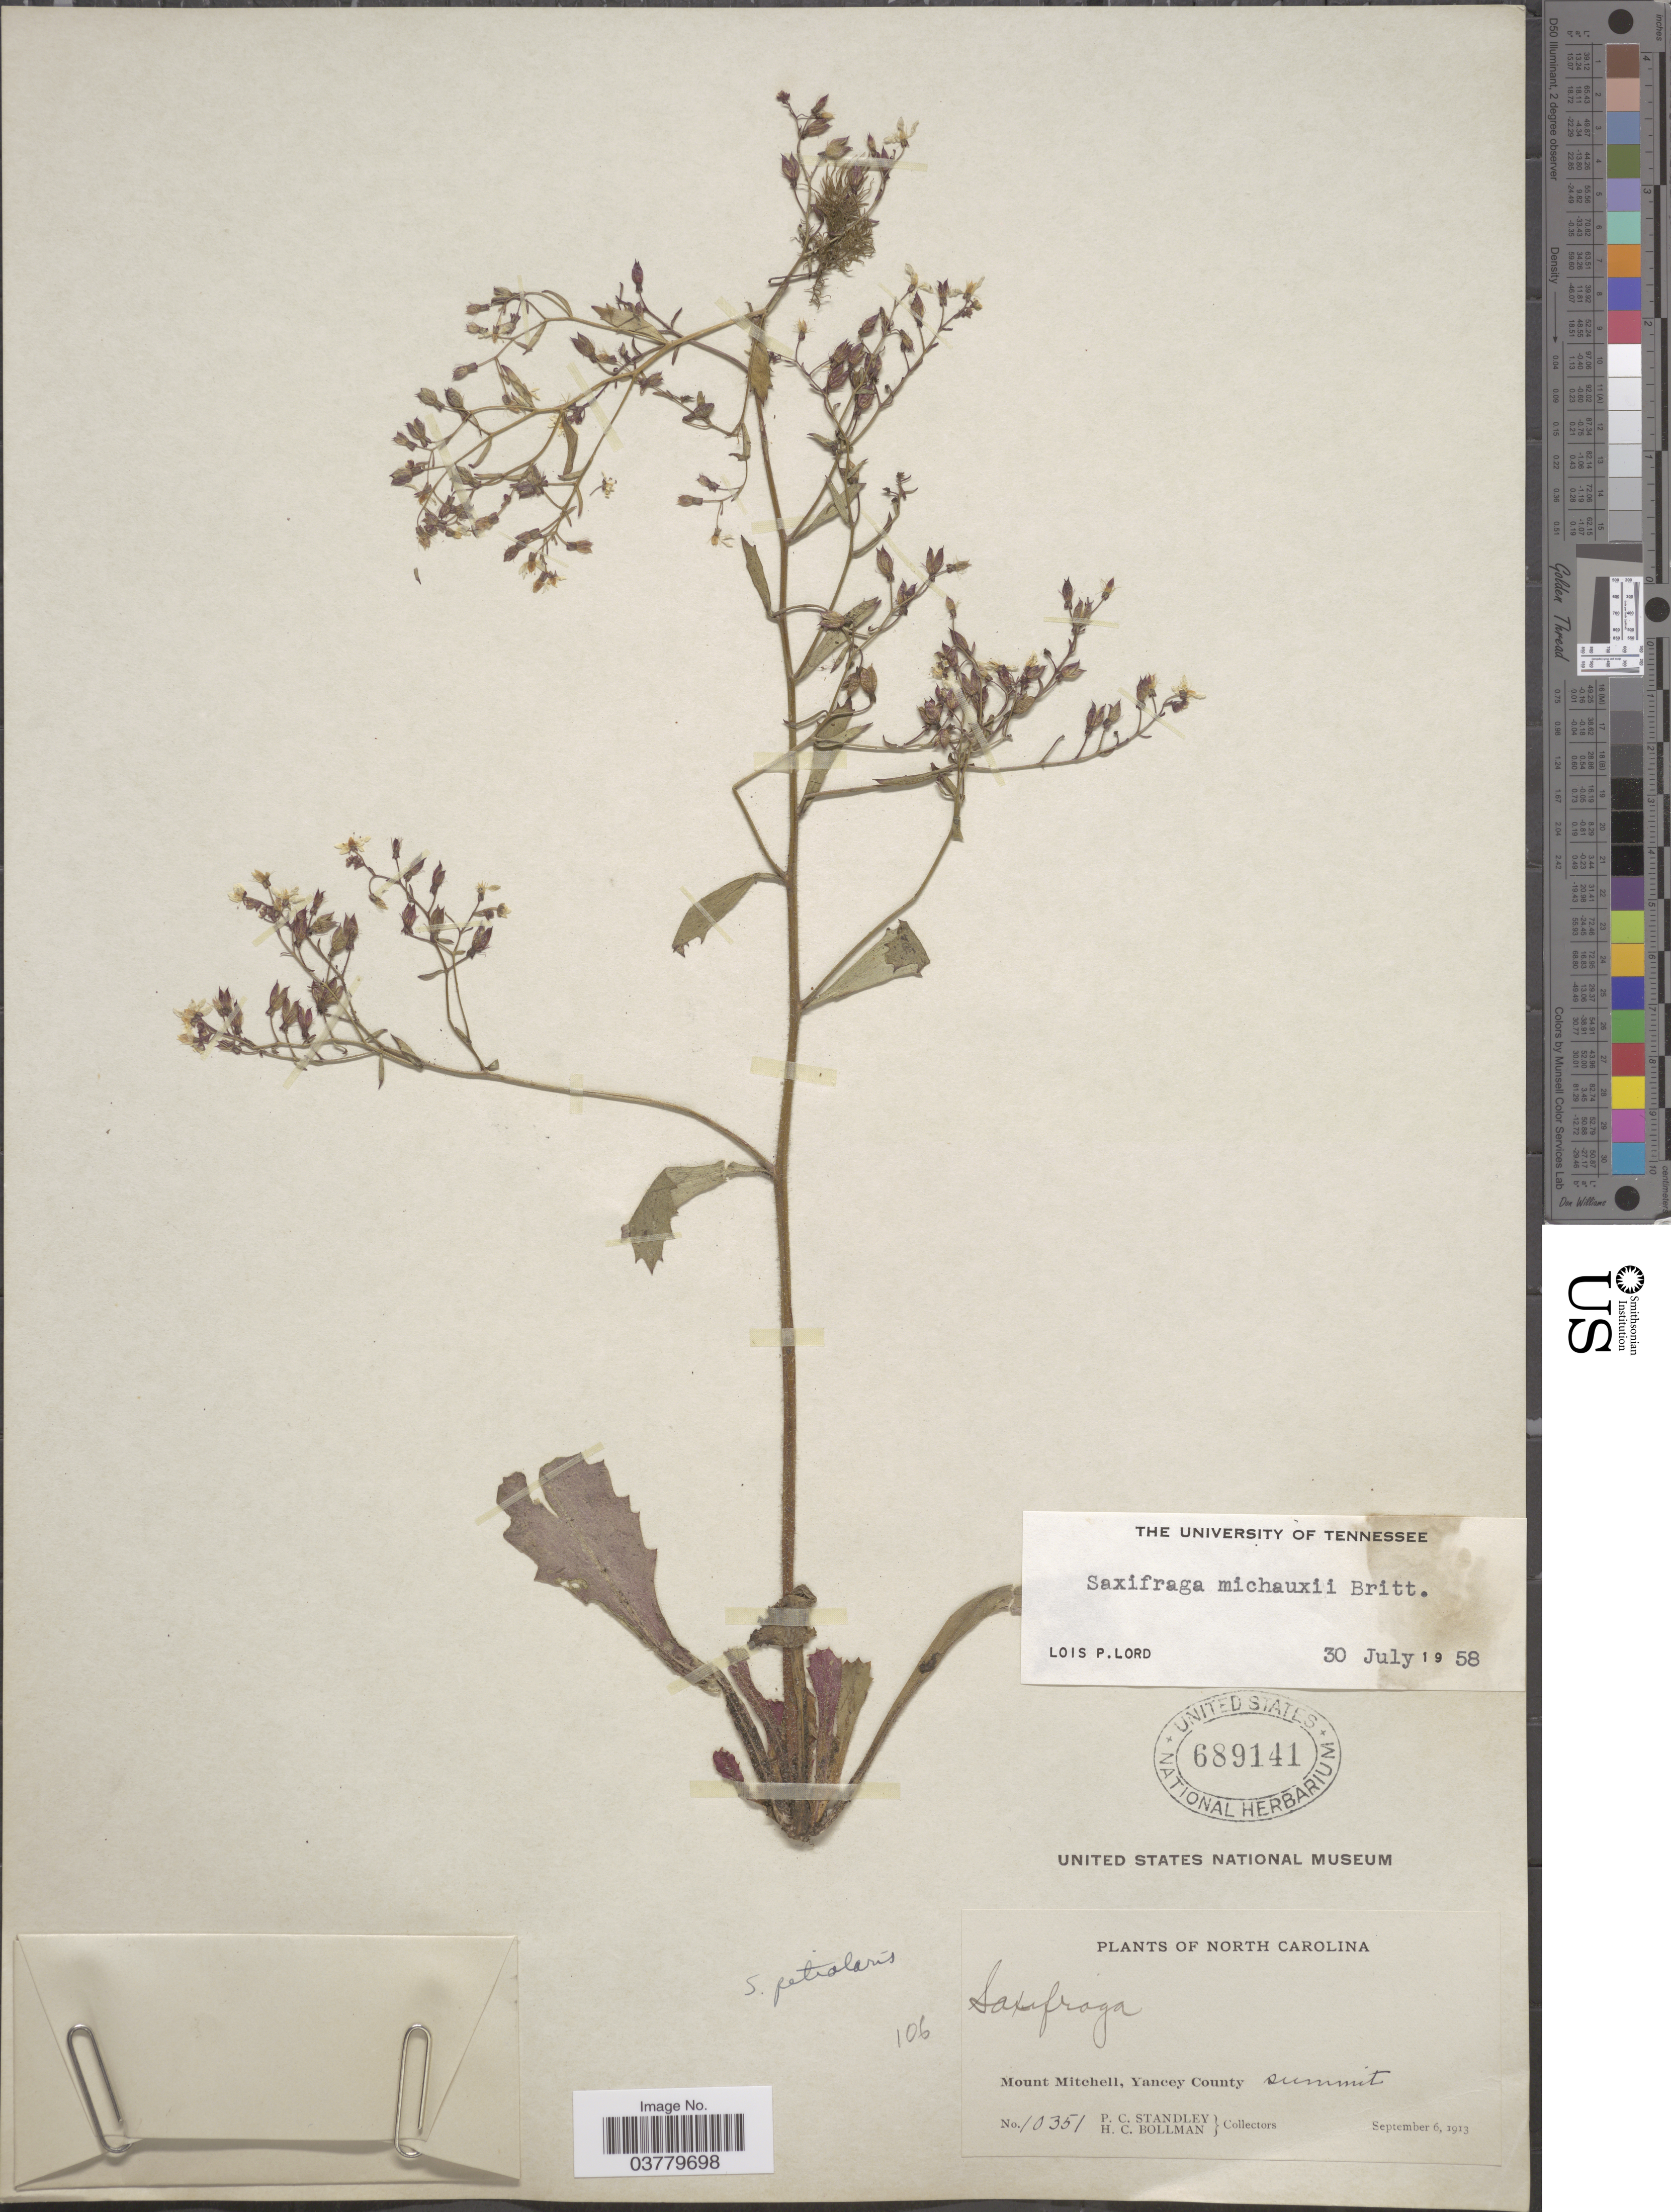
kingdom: Plantae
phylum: Tracheophyta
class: Magnoliopsida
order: Saxifragales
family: Saxifragaceae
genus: Micranthes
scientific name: Micranthes petiolaris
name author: (Raf.) Bush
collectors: P. C. Standley & H. C. Bollman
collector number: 10351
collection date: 1913-09-06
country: United States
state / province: North Carolina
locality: Mount Mitchell, Yancey County. Summit.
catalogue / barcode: US 689141